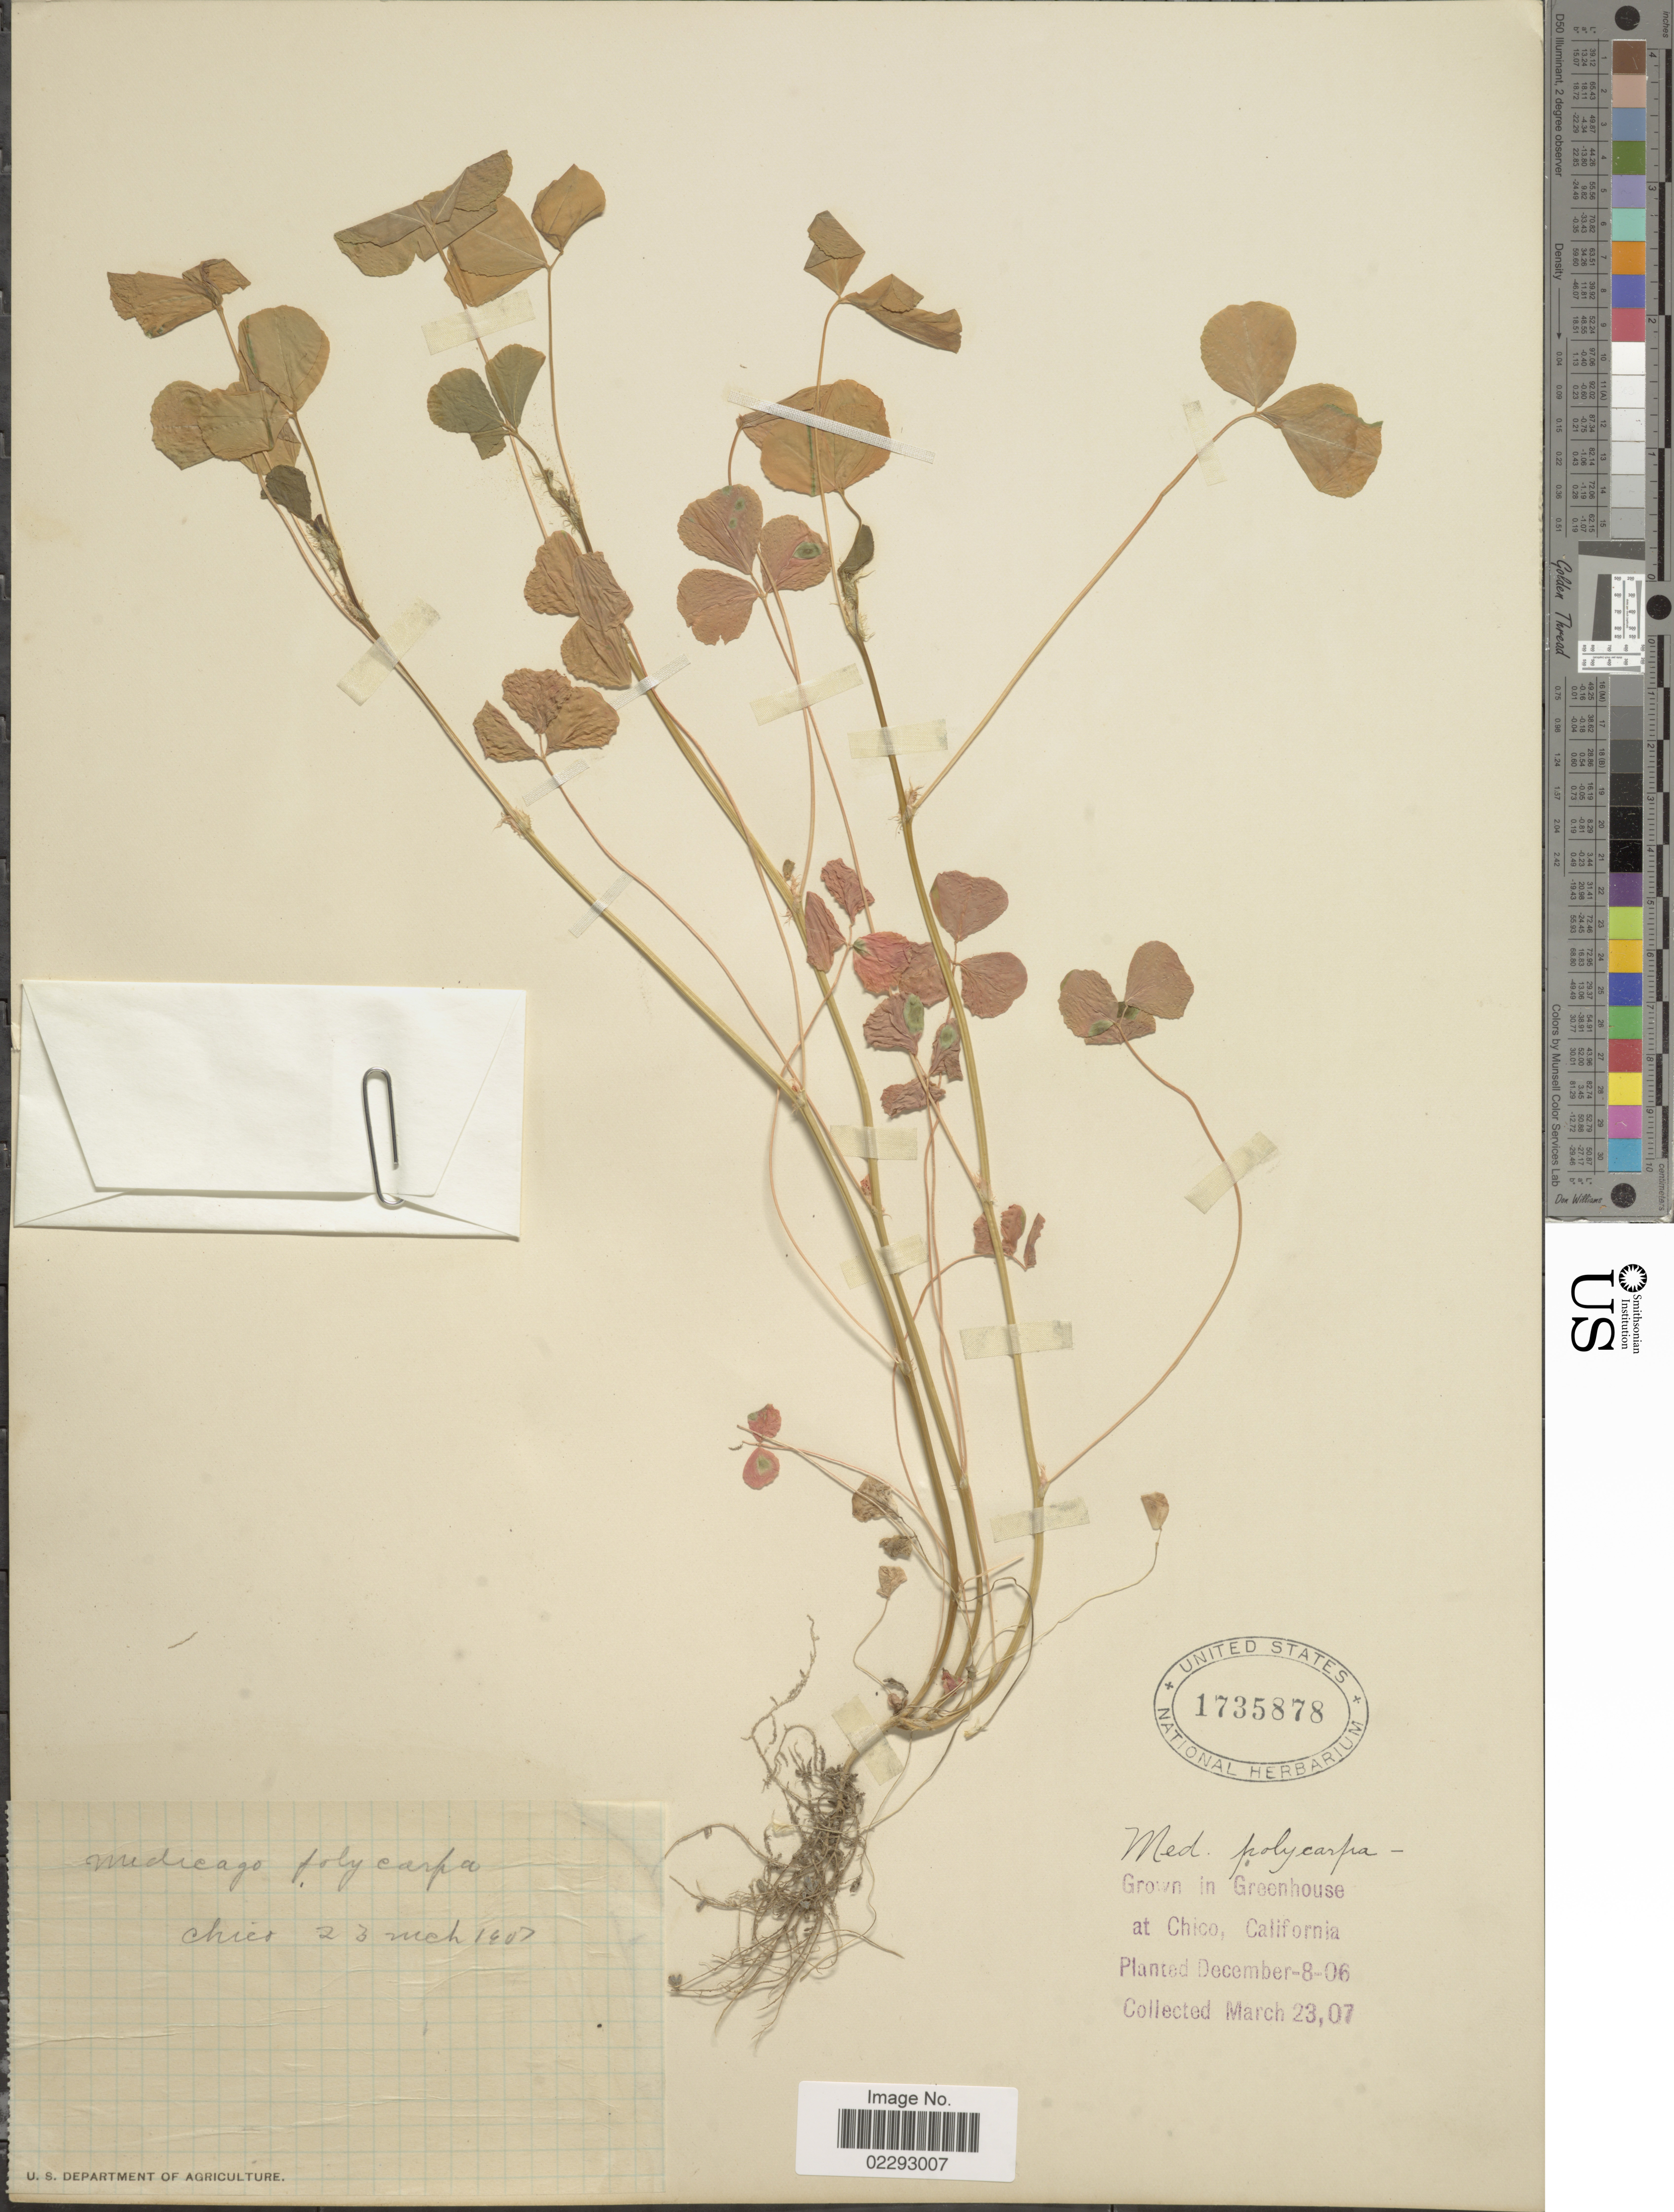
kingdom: Plantae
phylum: Tracheophyta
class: Magnoliopsida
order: Fabales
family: Fabaceae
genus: Medicago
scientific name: Medicago polycarpa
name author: Godr. & Gren.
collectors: U.S. Department of Agriculture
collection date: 1907-03-23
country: United States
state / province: California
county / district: Butte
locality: Chico,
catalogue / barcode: US 1735878